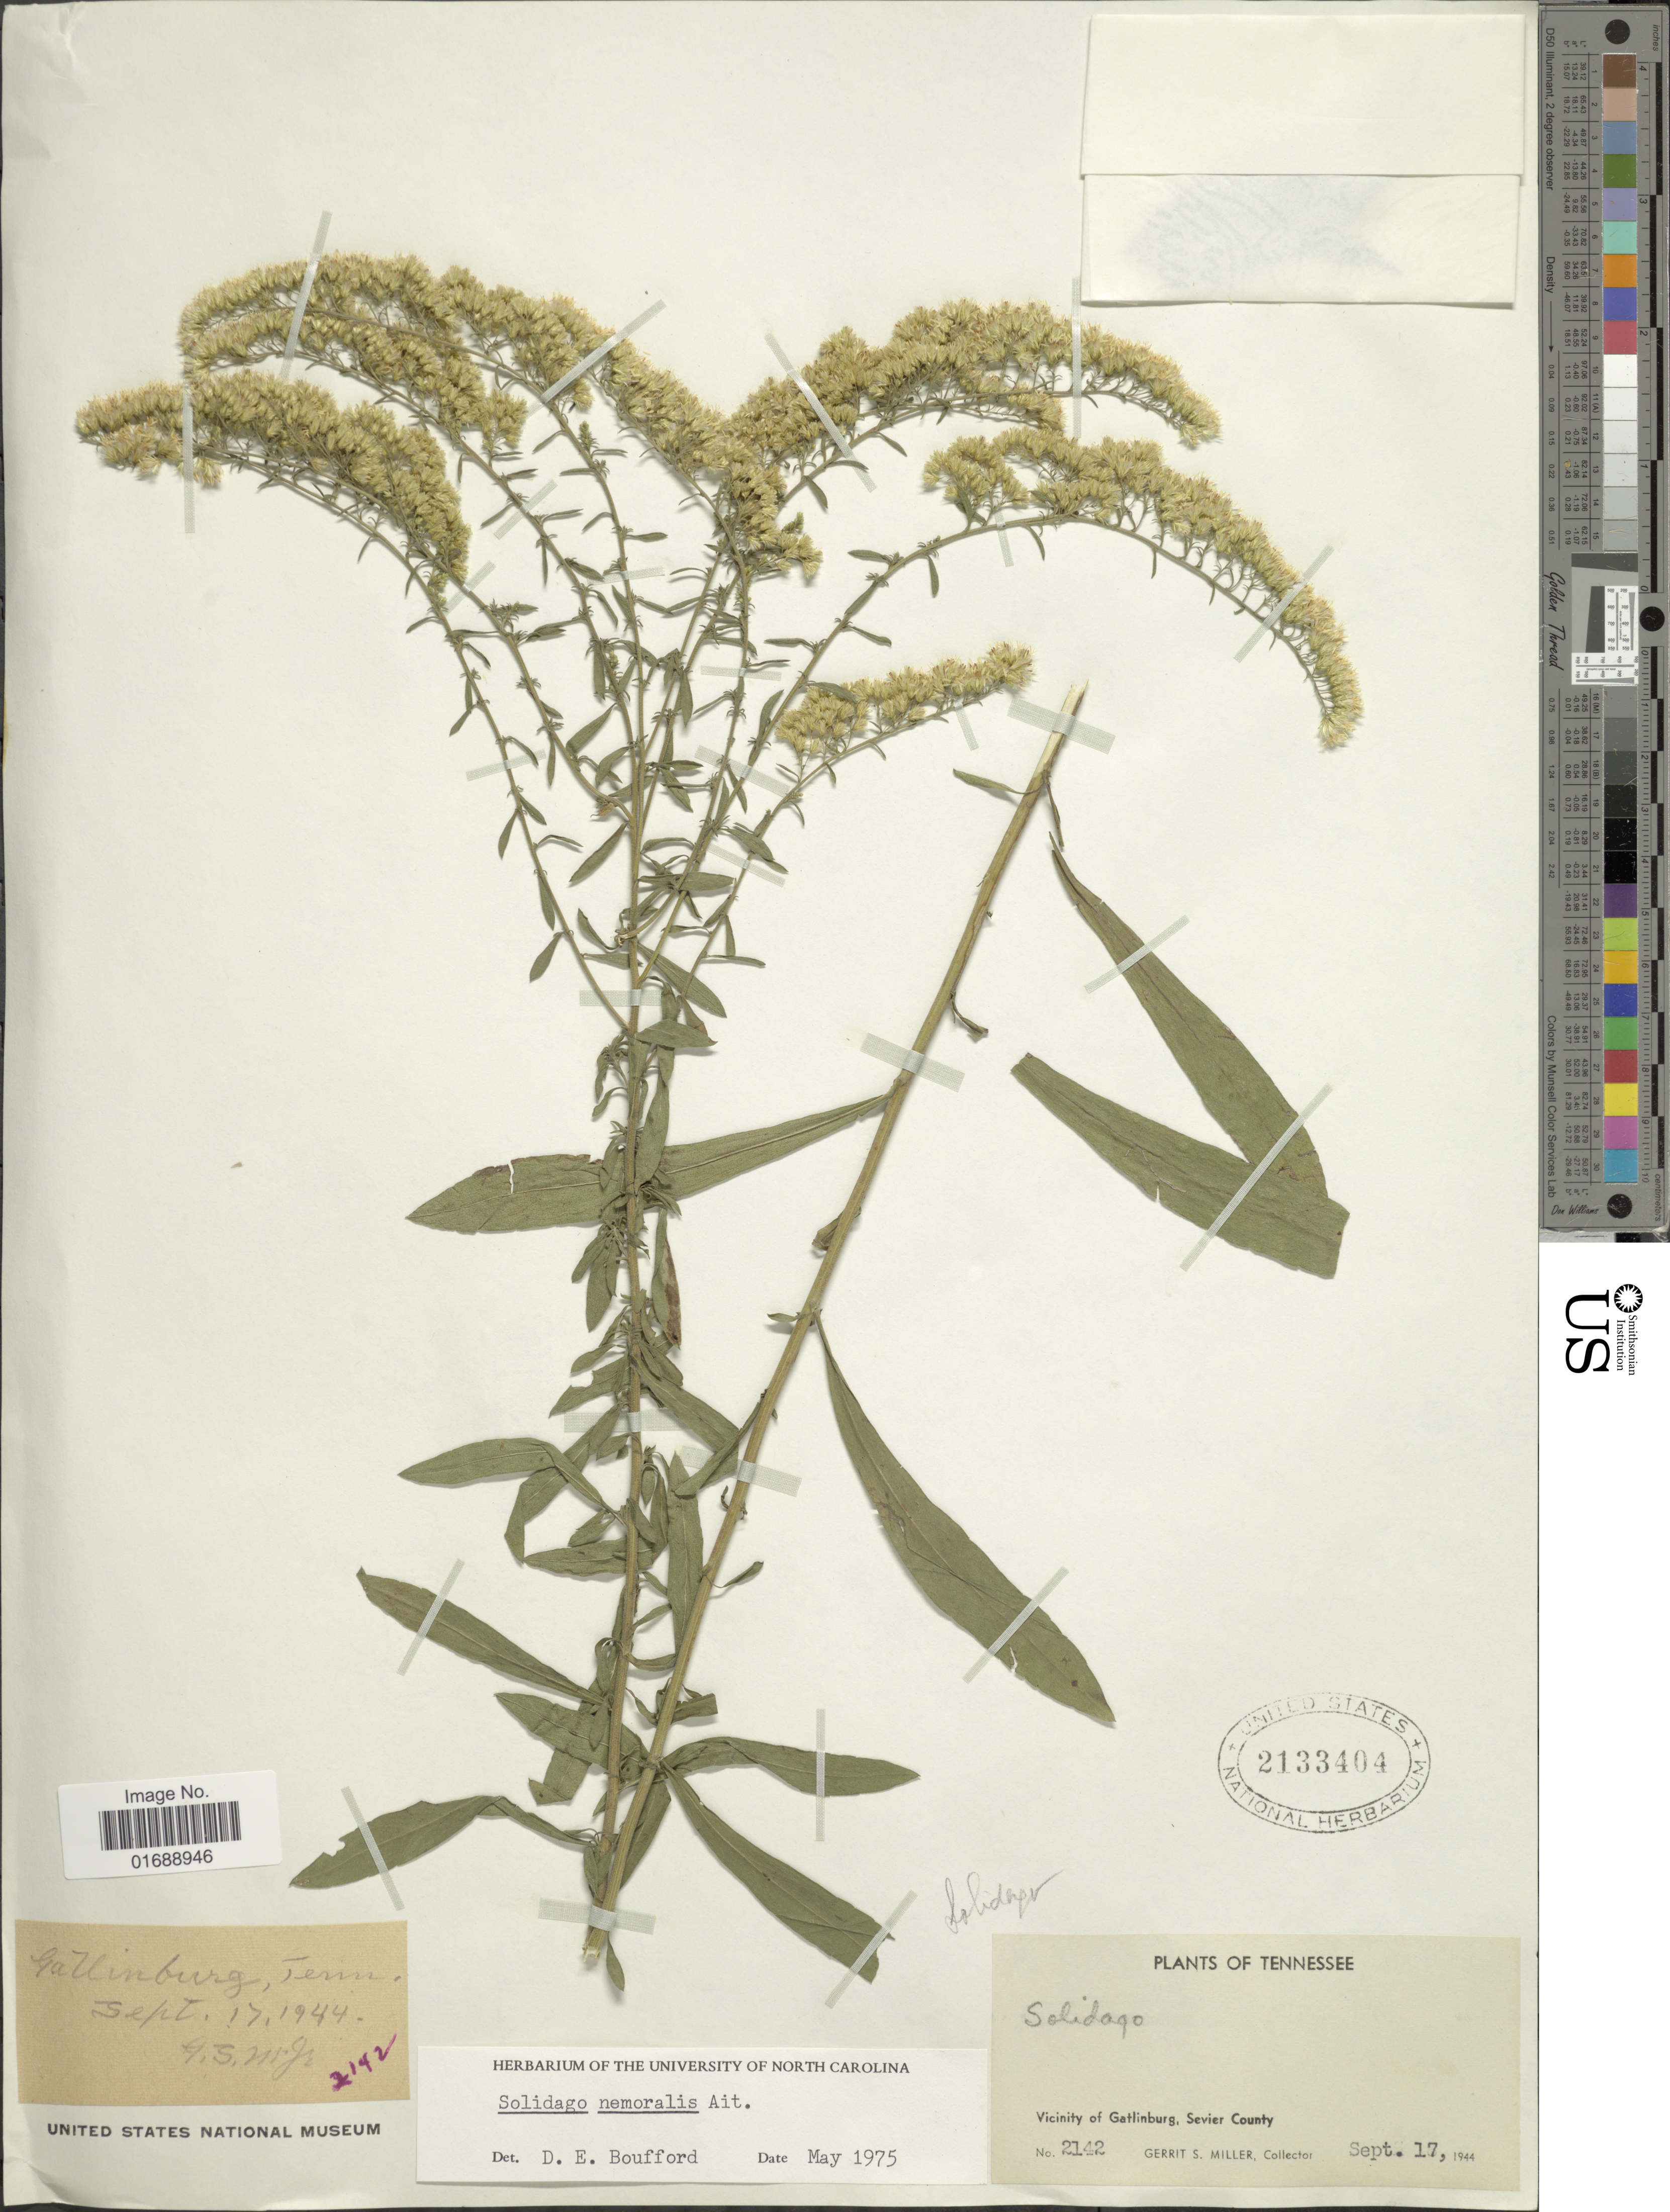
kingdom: Plantae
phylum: Tracheophyta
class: Magnoliopsida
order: Asterales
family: Asteraceae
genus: Solidago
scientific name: Solidago nemoralis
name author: Aiton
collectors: G. S. Miller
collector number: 2142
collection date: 1944-09-17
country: United States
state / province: Tennessee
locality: Vicinity of Gatlinburg, Sevier County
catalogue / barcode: US 2133404